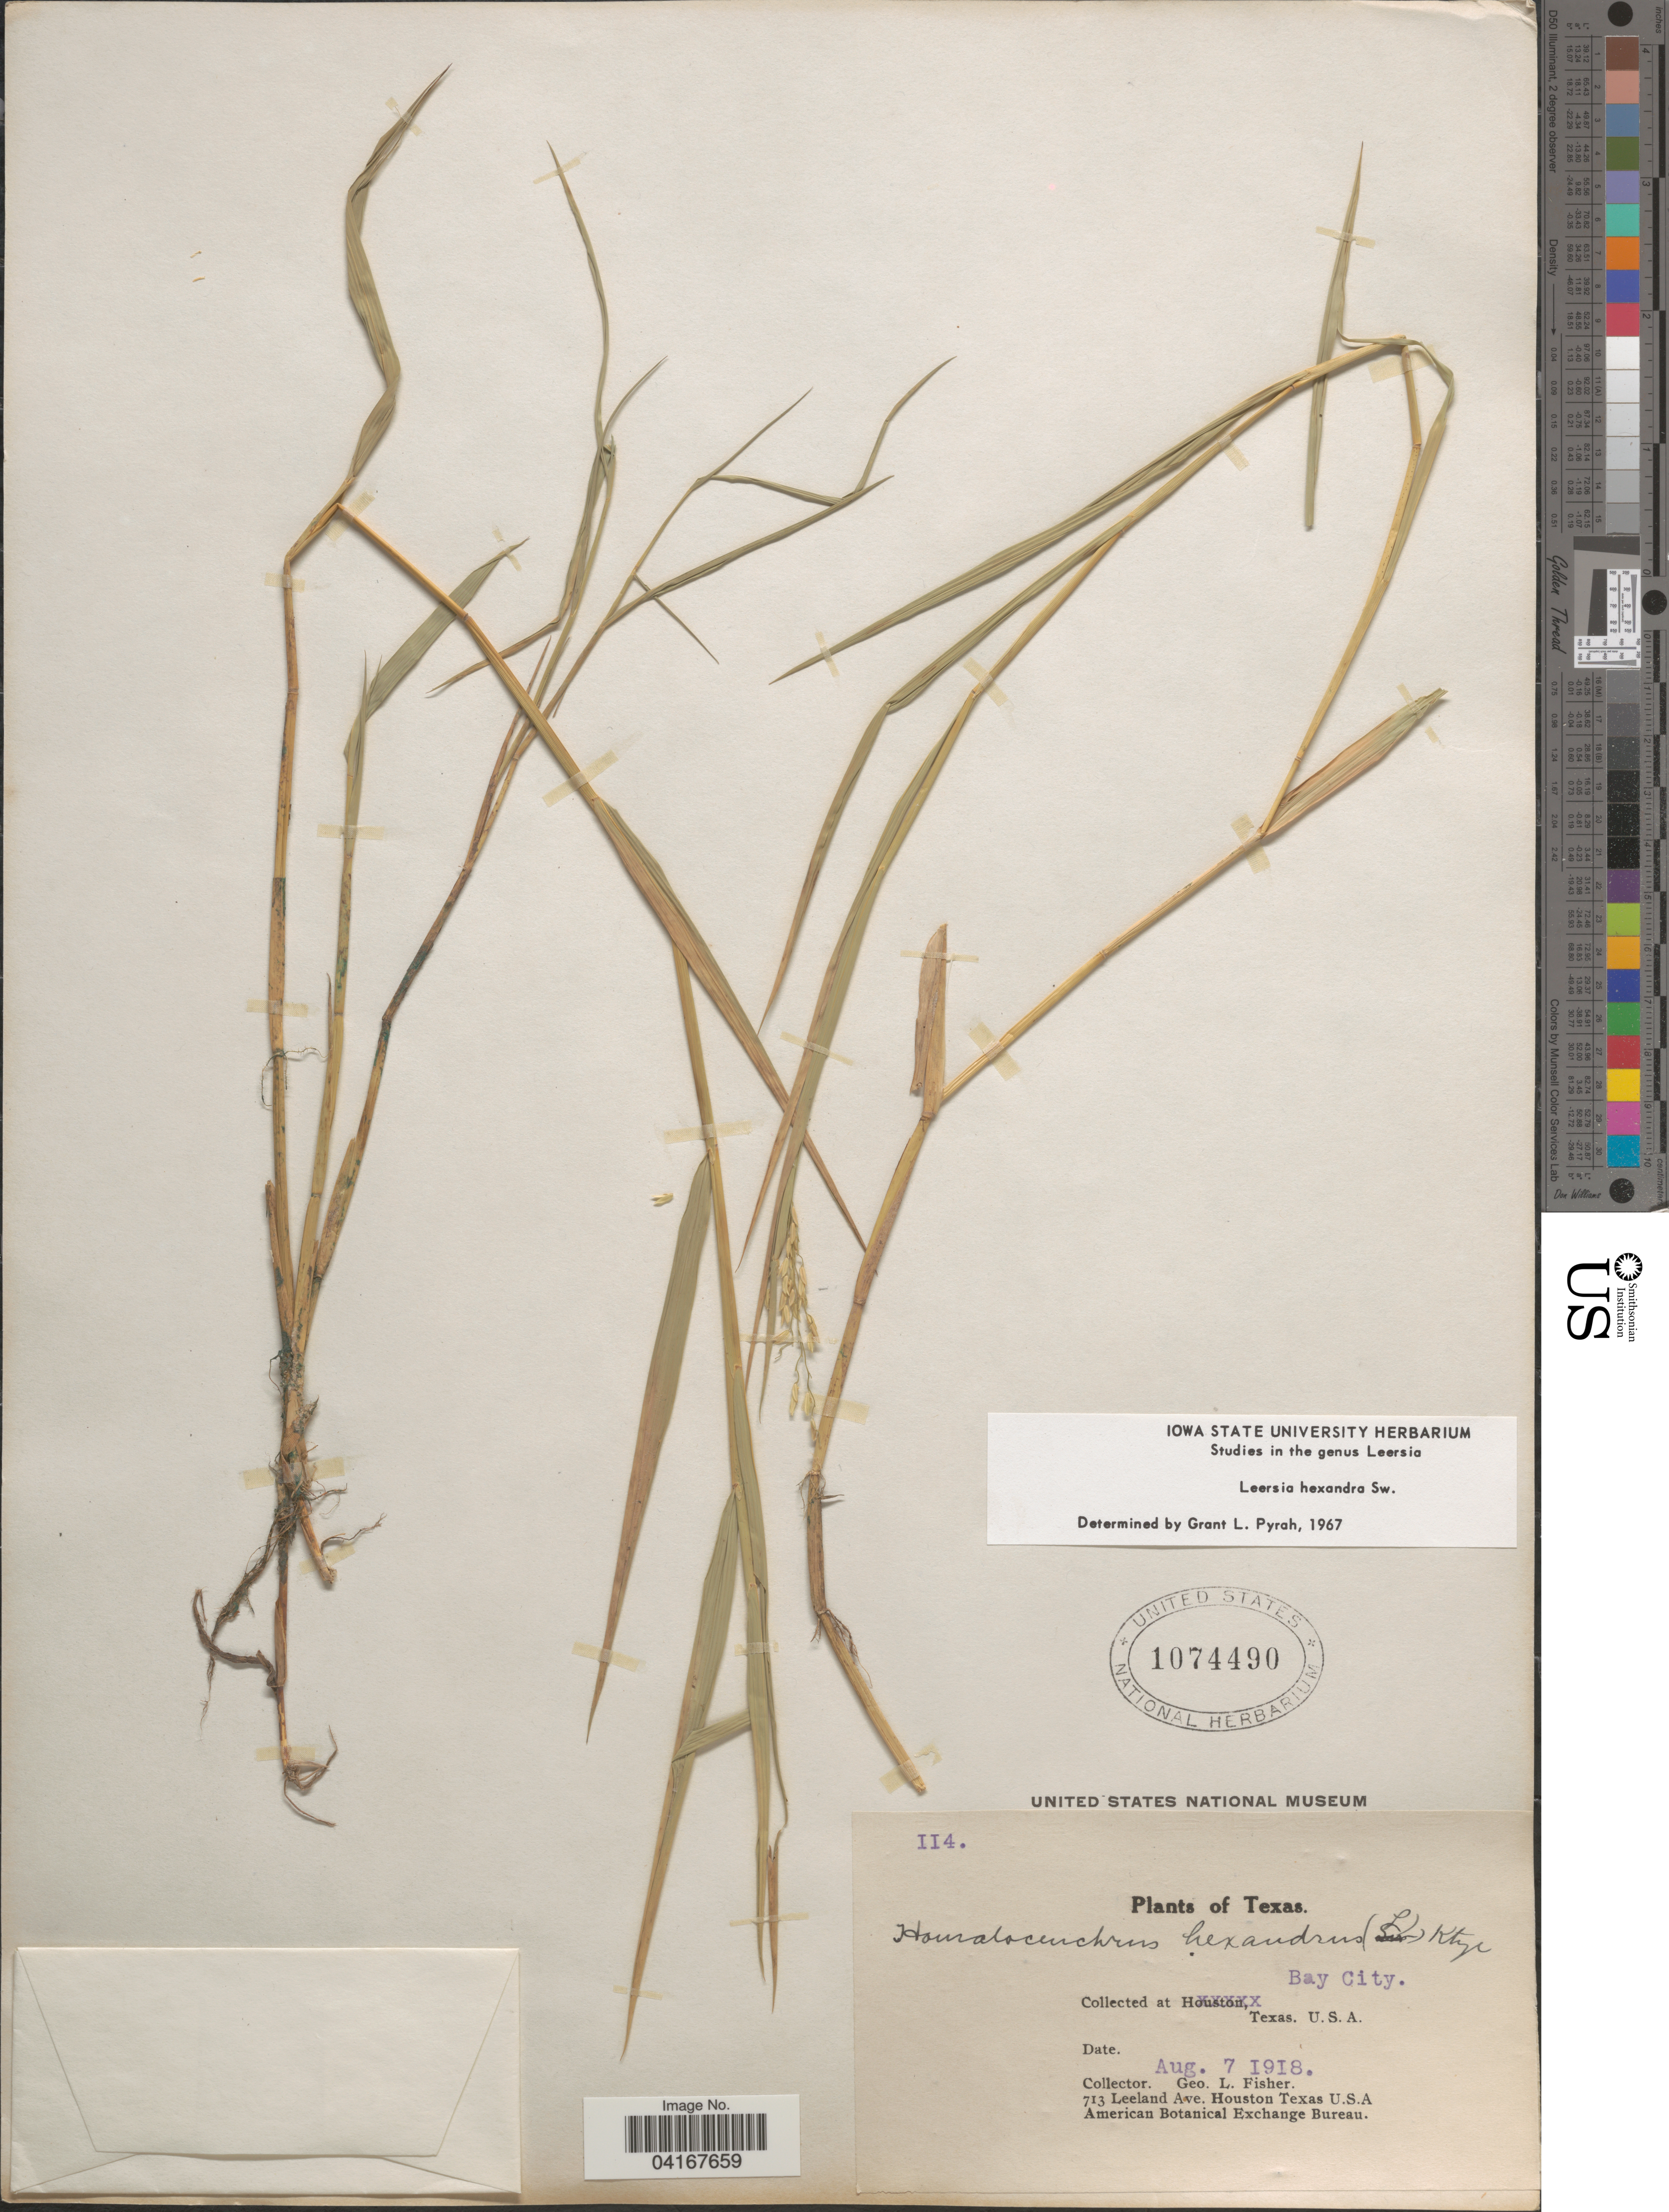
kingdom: Plantae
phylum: Tracheophyta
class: Liliopsida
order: Poales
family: Poaceae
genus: Leersia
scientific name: Leersia hexandra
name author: Sw.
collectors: G. L. Fisher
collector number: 114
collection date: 1918-08-07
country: United States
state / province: Texas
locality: Bay City.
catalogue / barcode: US 1074490